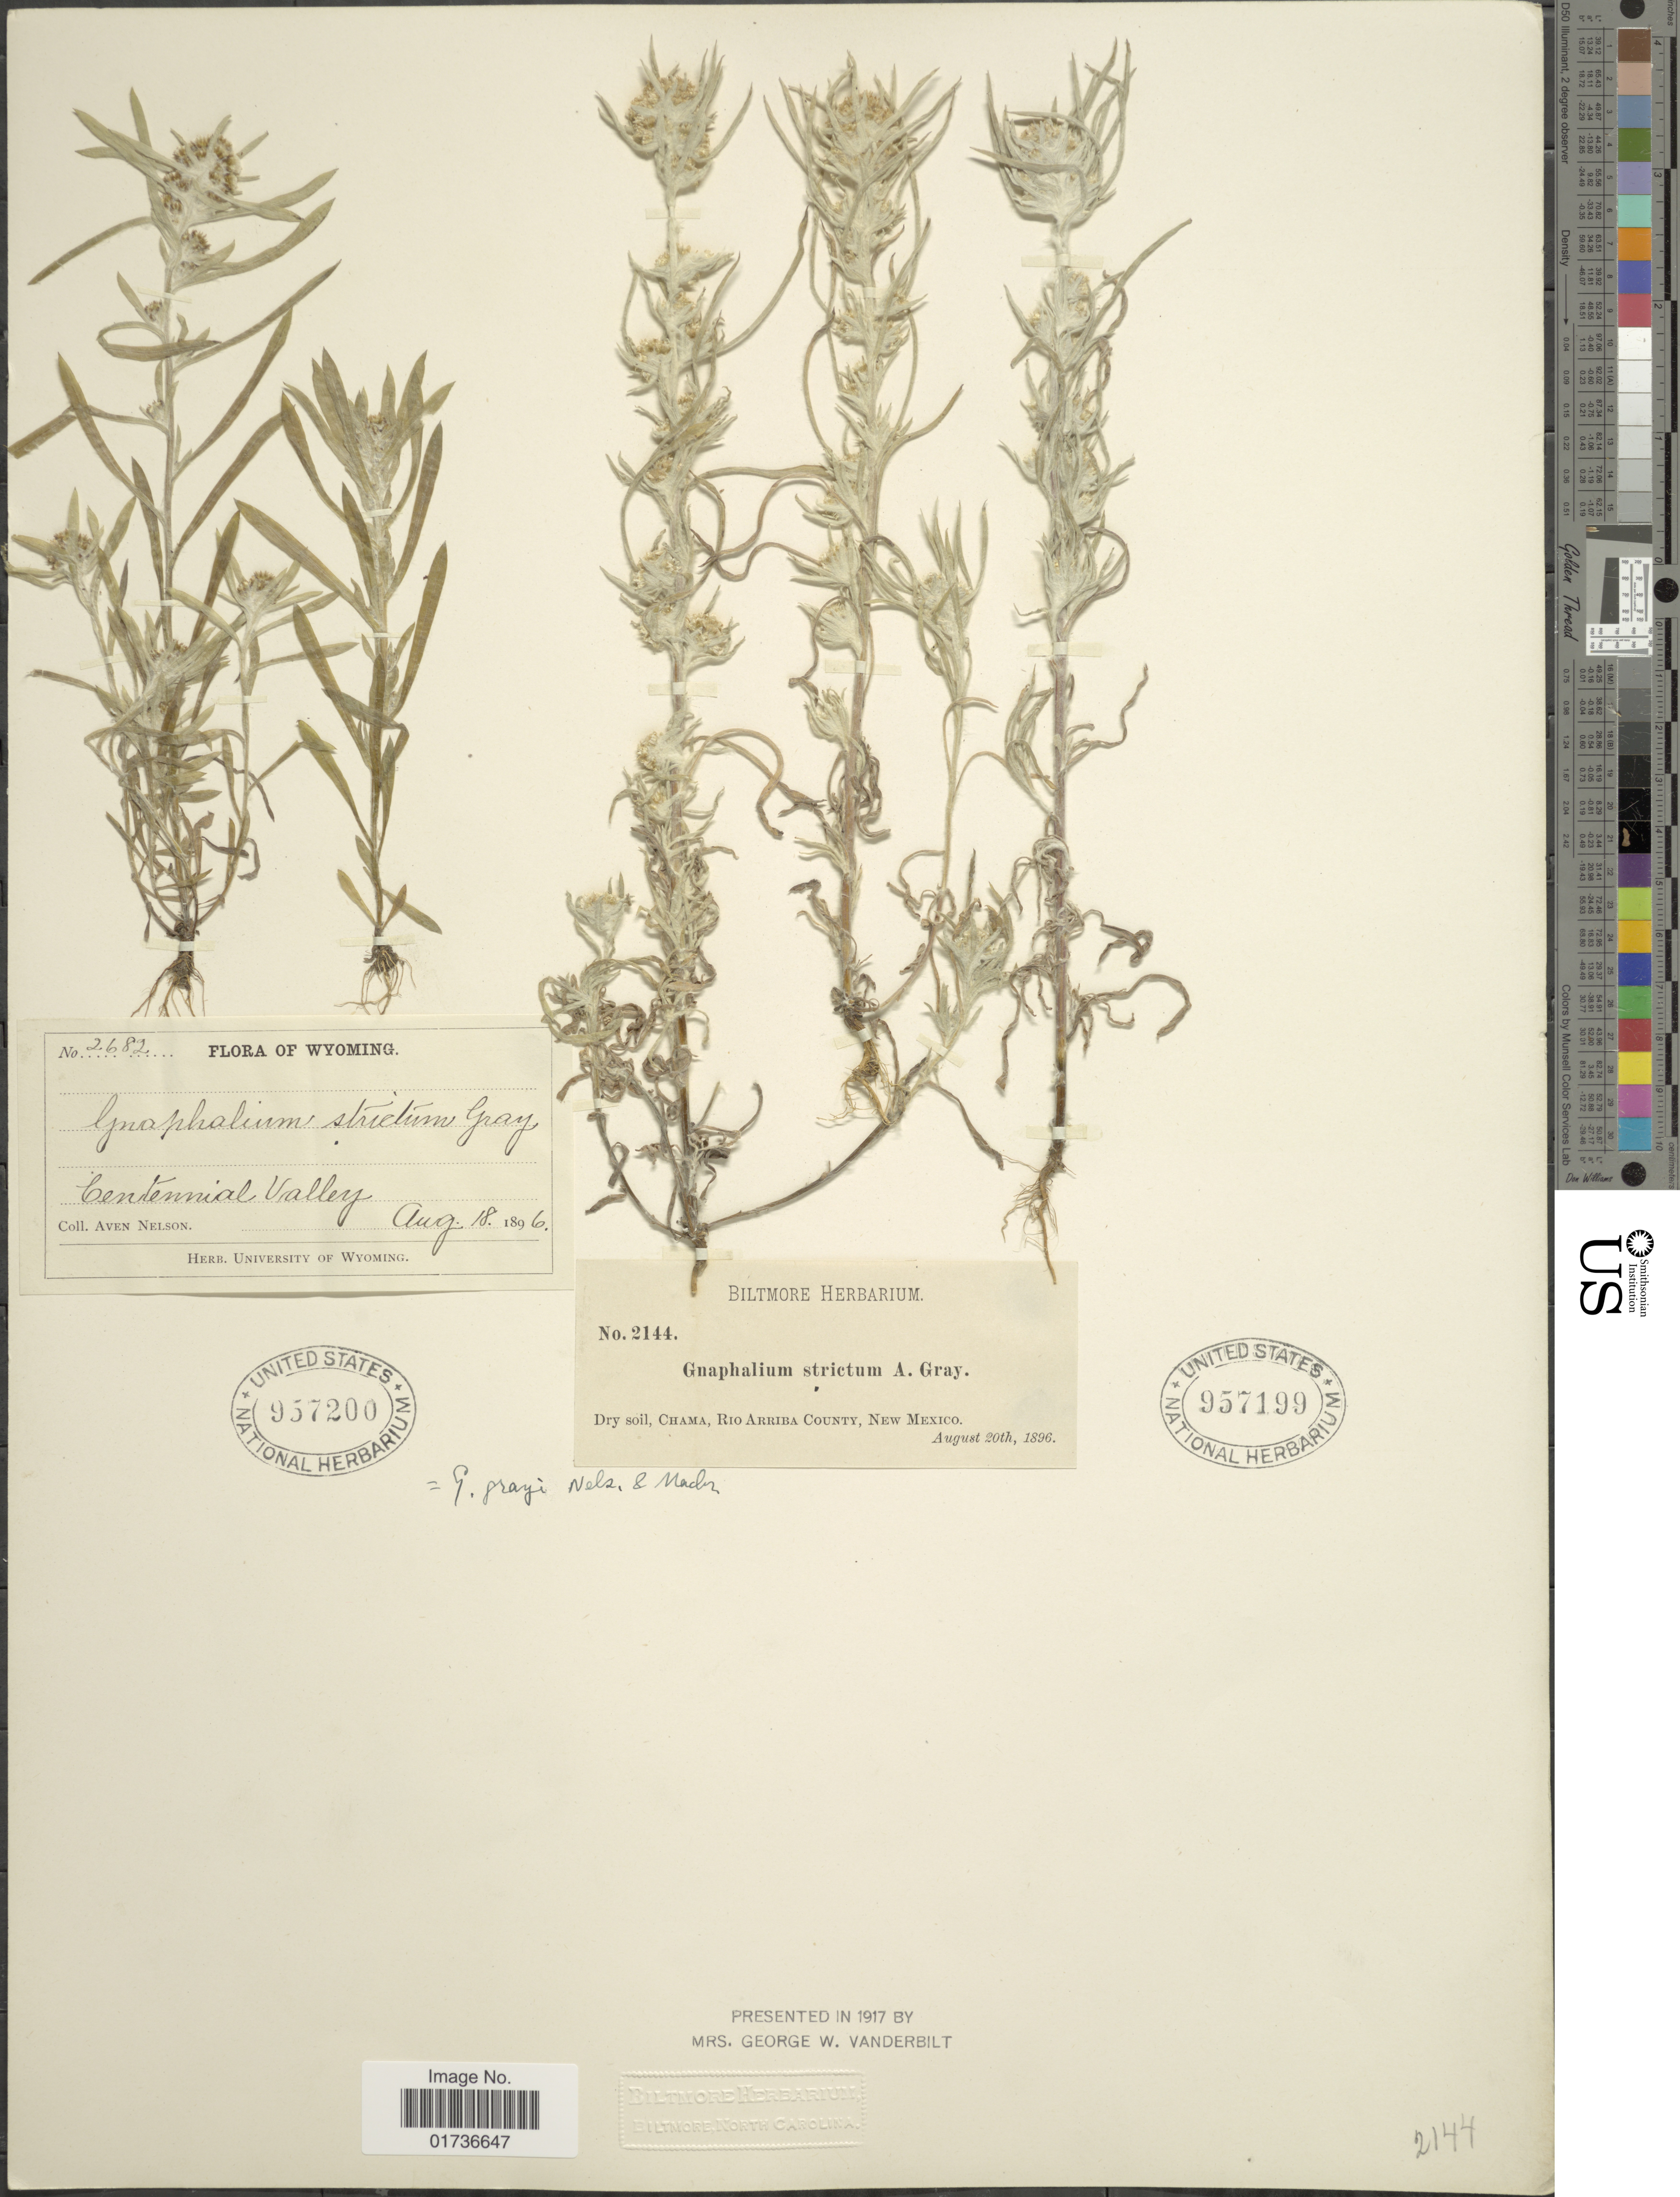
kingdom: Plantae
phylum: Tracheophyta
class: Magnoliopsida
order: Asterales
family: Asteraceae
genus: Gnaphalium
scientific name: Gnaphalium grayi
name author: A. Nelson & J.F. Macbr.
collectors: A. Nelson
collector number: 2682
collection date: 1896-08-18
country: United States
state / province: Wyoming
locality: Centennial Valley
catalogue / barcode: US 957200-2